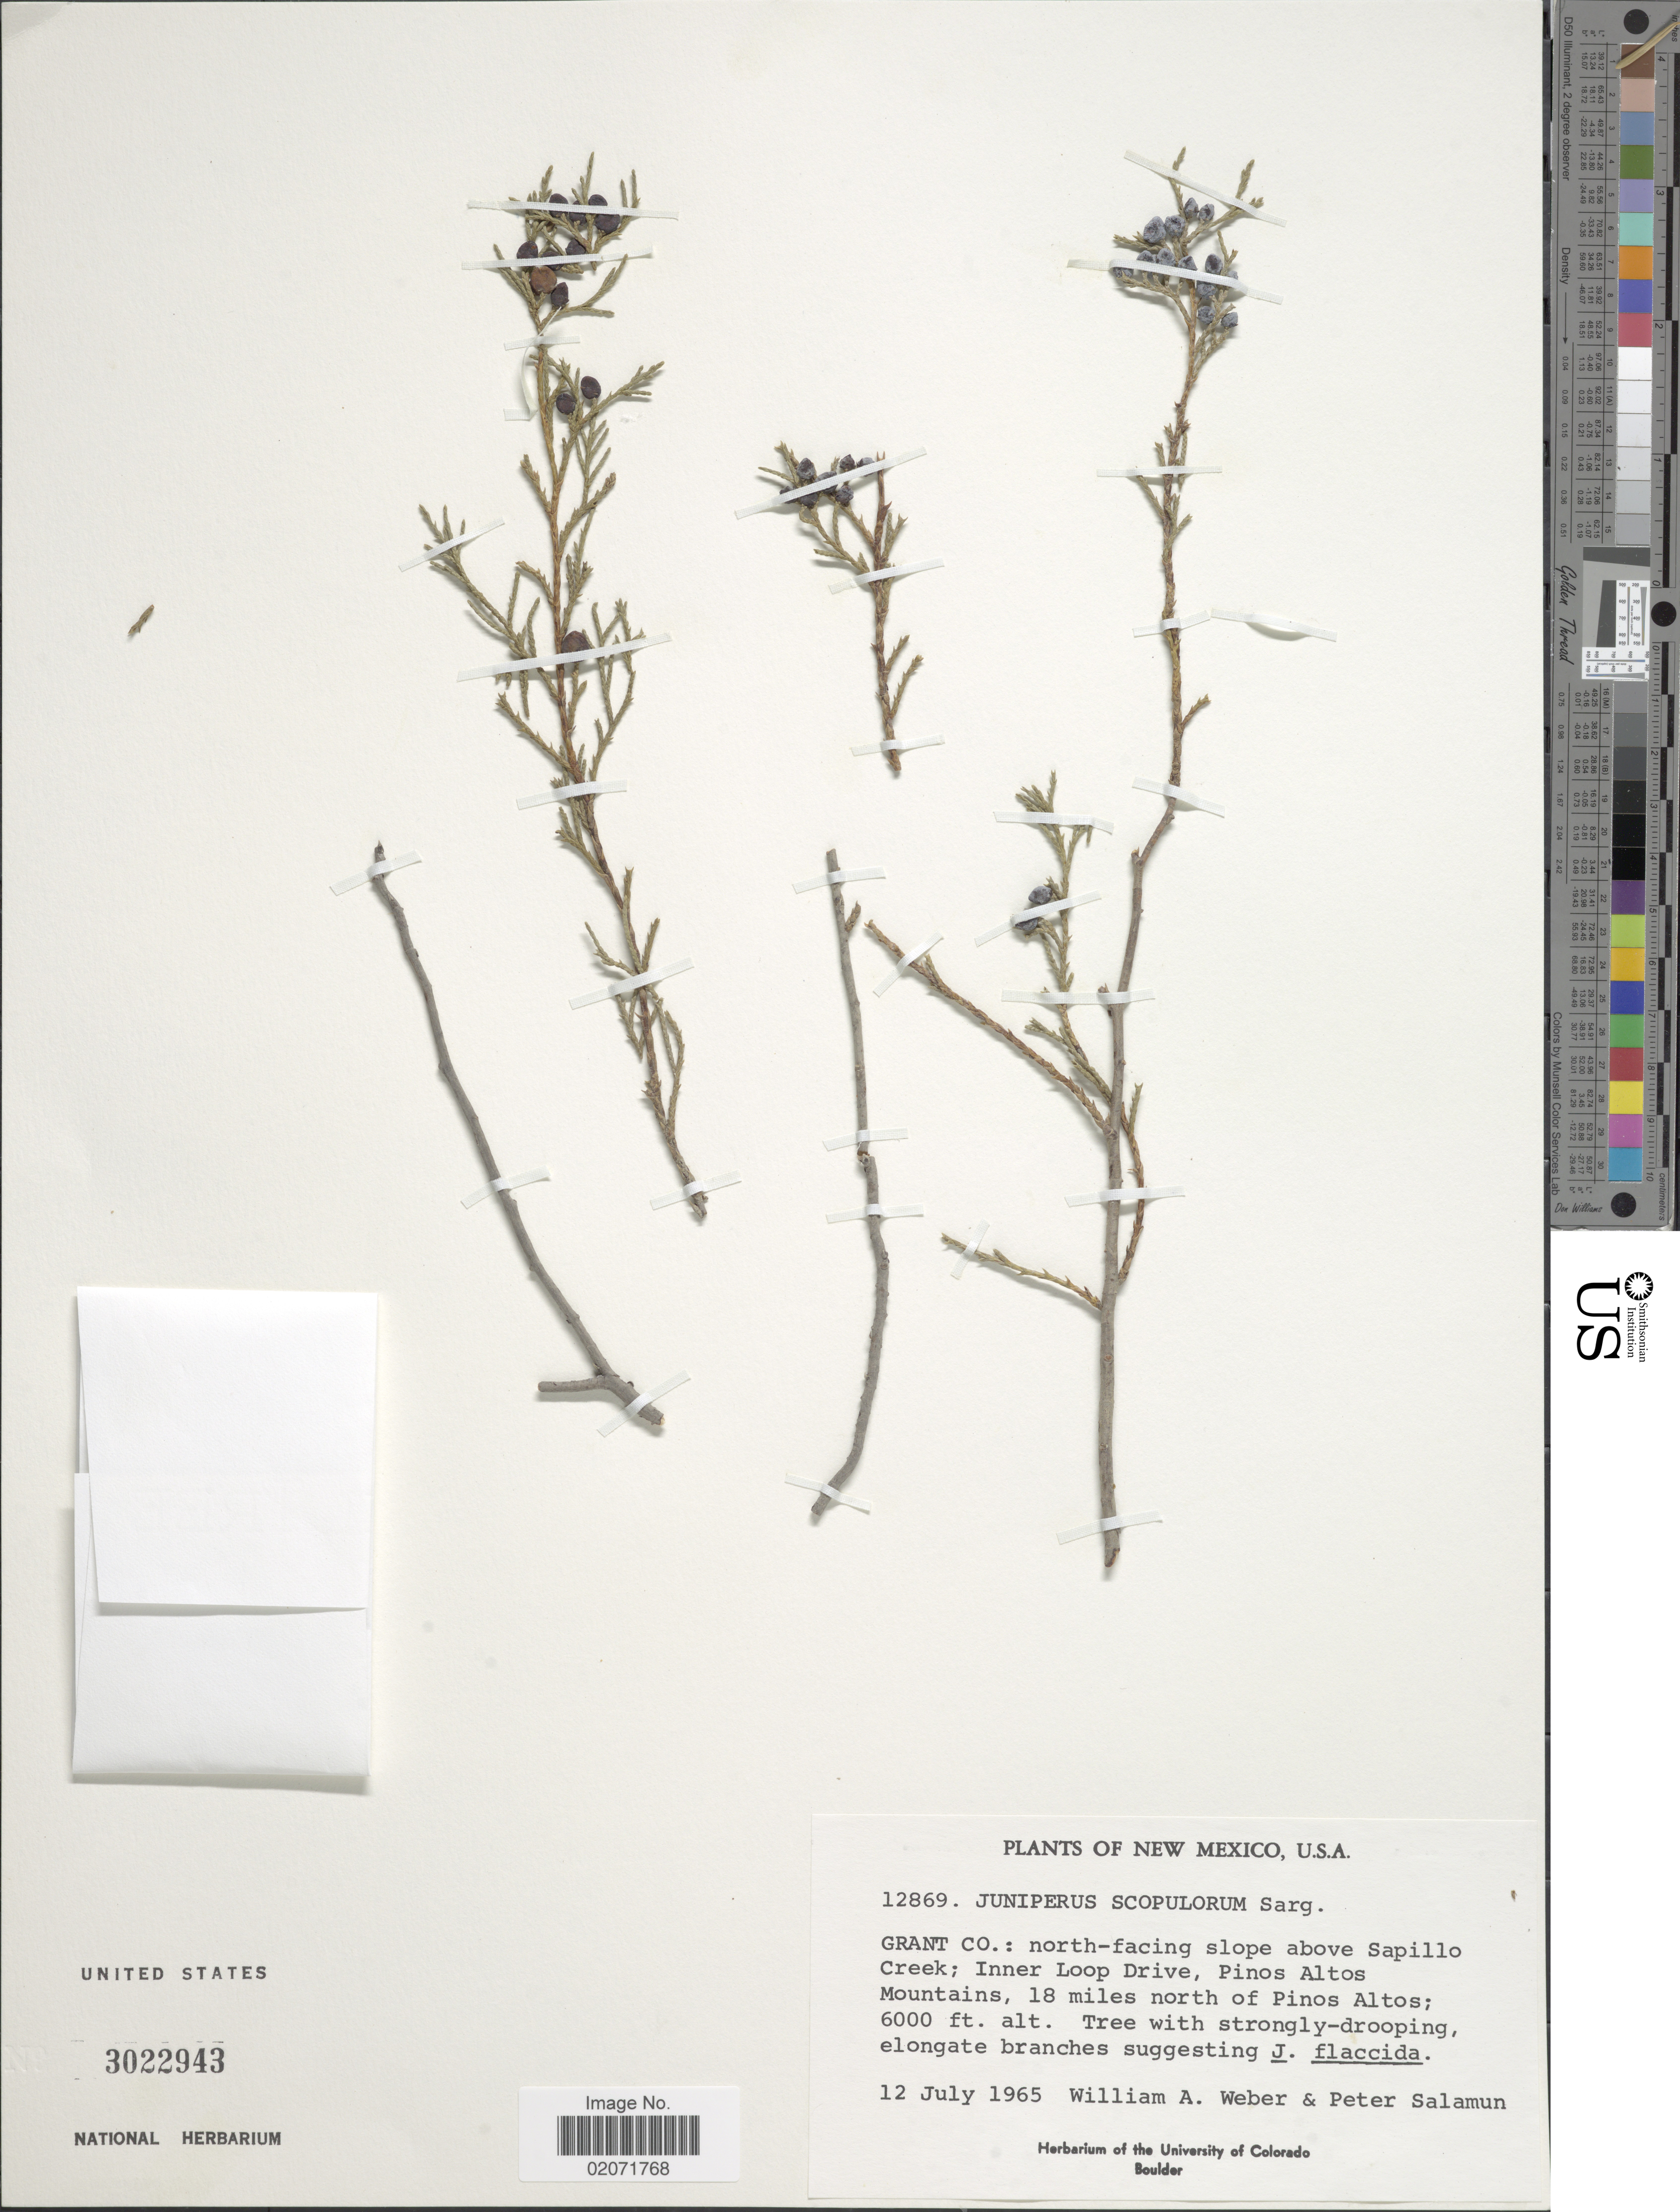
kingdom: Plantae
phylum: Tracheophyta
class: Pinopsida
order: Pinales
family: Cupressaceae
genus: Juniperus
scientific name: Juniperus scopulorum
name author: Sarg.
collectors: W. A. Weber & P. Salamun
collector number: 12869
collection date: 1965-07-12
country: United States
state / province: New Mexico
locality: Grant Co: north-facing slope above Sapillo Creek; Inner Loop Drive, Pinos Altos Mountains, 18 miles north of Pinos Altos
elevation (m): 1829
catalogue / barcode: US 3022943